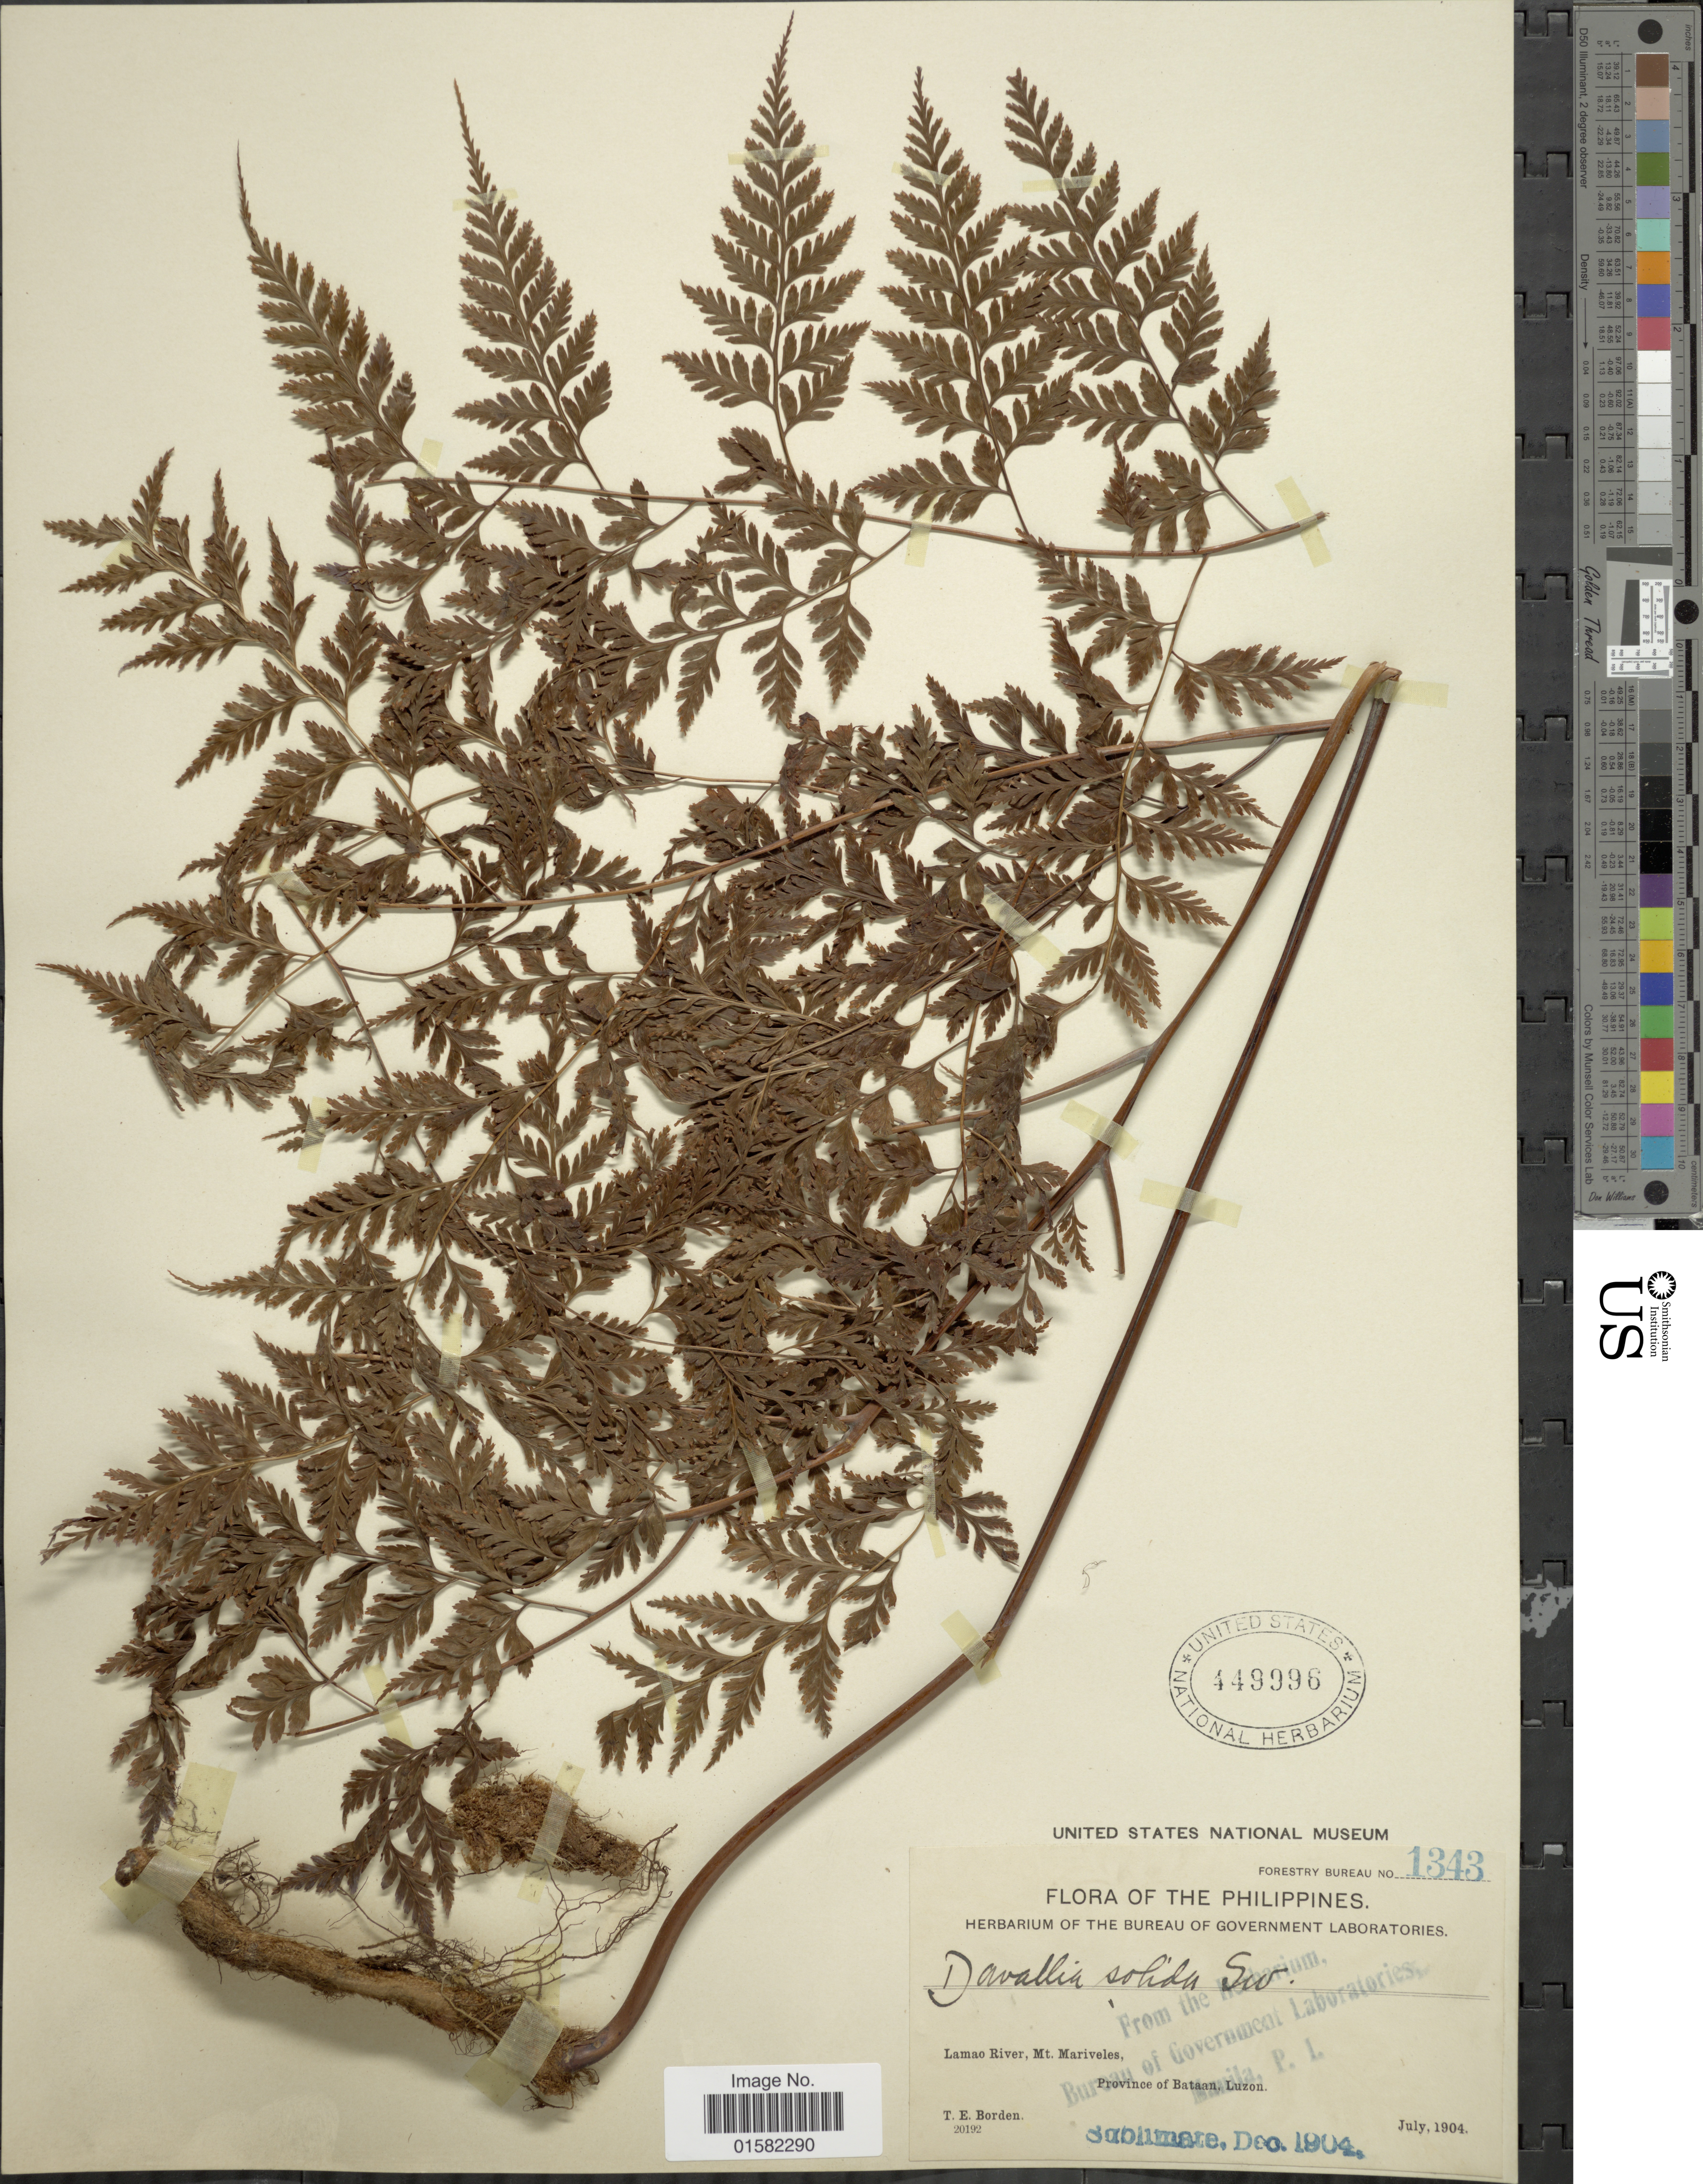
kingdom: Plantae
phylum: Tracheophyta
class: Polypodiopsida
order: Polypodiales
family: Davalliaceae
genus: Wibelia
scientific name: Wibelia denticulata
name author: (Burm. f.) M. Kato & Tsutsumi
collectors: T. E. Borden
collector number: Forestry Bureau 1343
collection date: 1904-07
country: Philippines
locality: Lamao River, Mt. Mariveles, province of Batan, Luzon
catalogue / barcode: US 449996